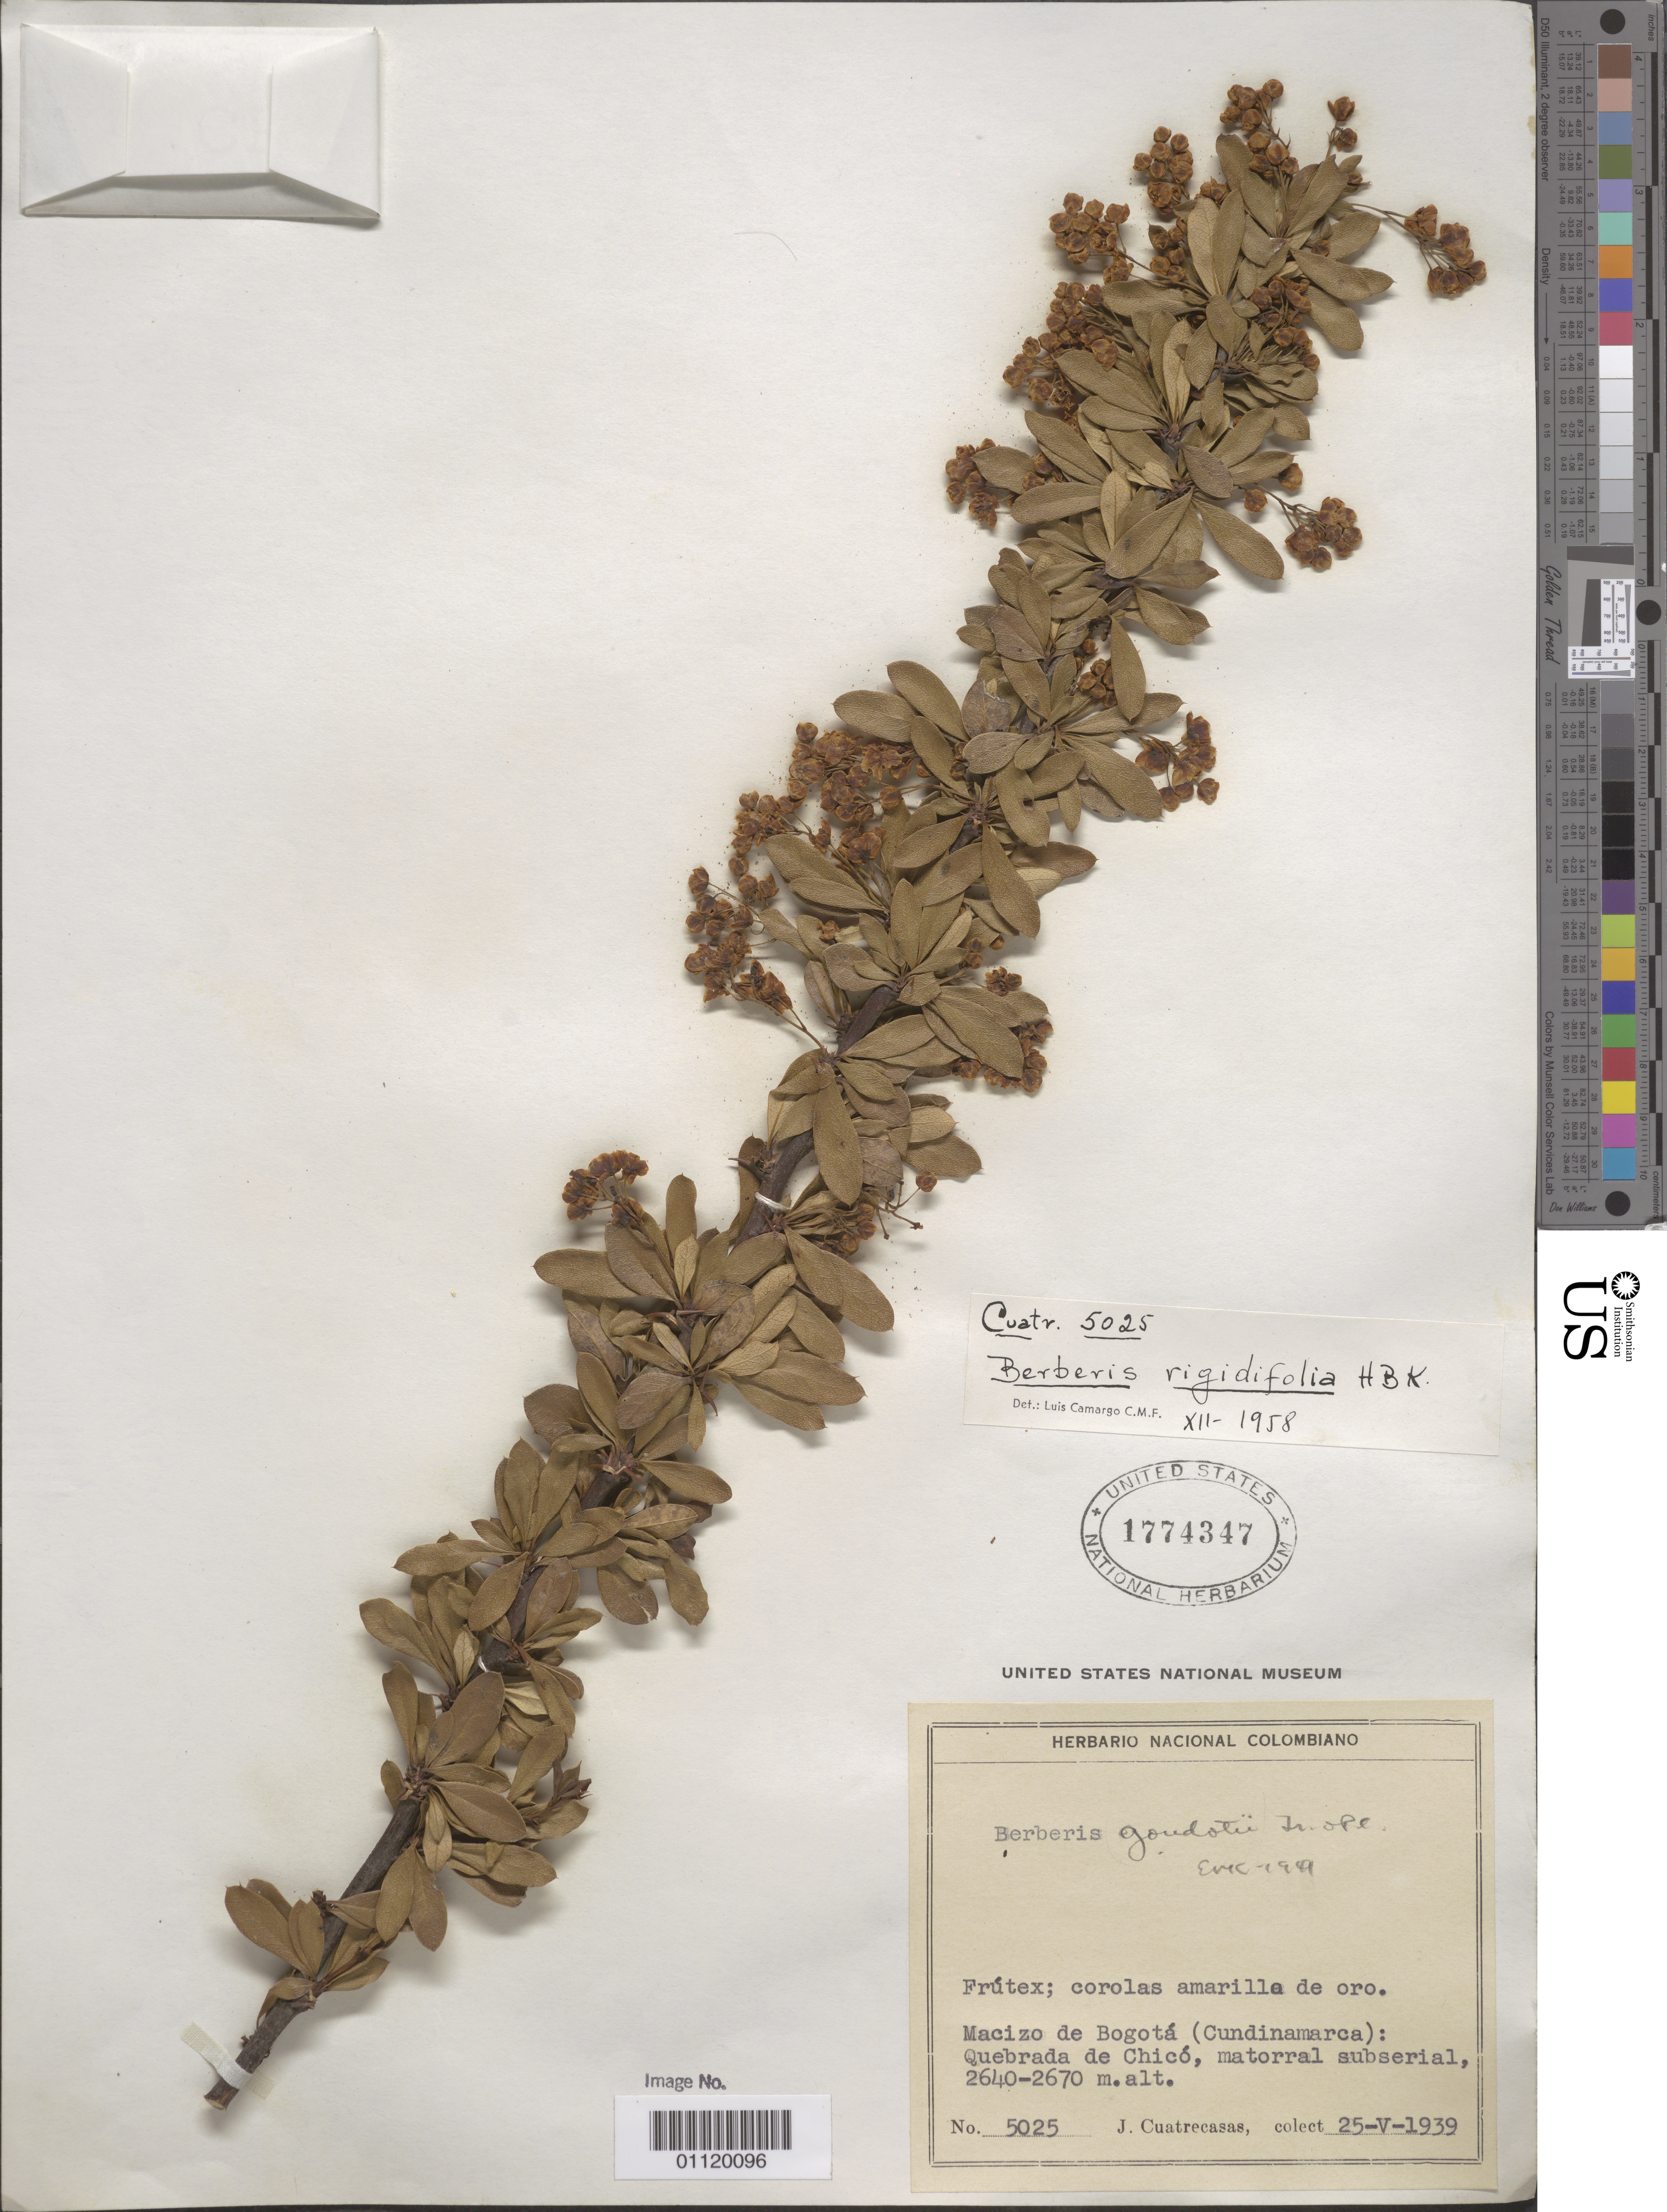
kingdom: Plantae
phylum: Tracheophyta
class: Magnoliopsida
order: Ranunculales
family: Berberidaceae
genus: Berberis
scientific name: Berberis rigidifolia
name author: Kunth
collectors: J. Cuatrecasas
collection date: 1939-05-25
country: Colombia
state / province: Cundinamarca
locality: Macizo de Bogotá (Bogotá massif): Quebrada de Chico (Chico creek), matorral subserial (subserial brush).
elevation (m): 2640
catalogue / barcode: US 1774347